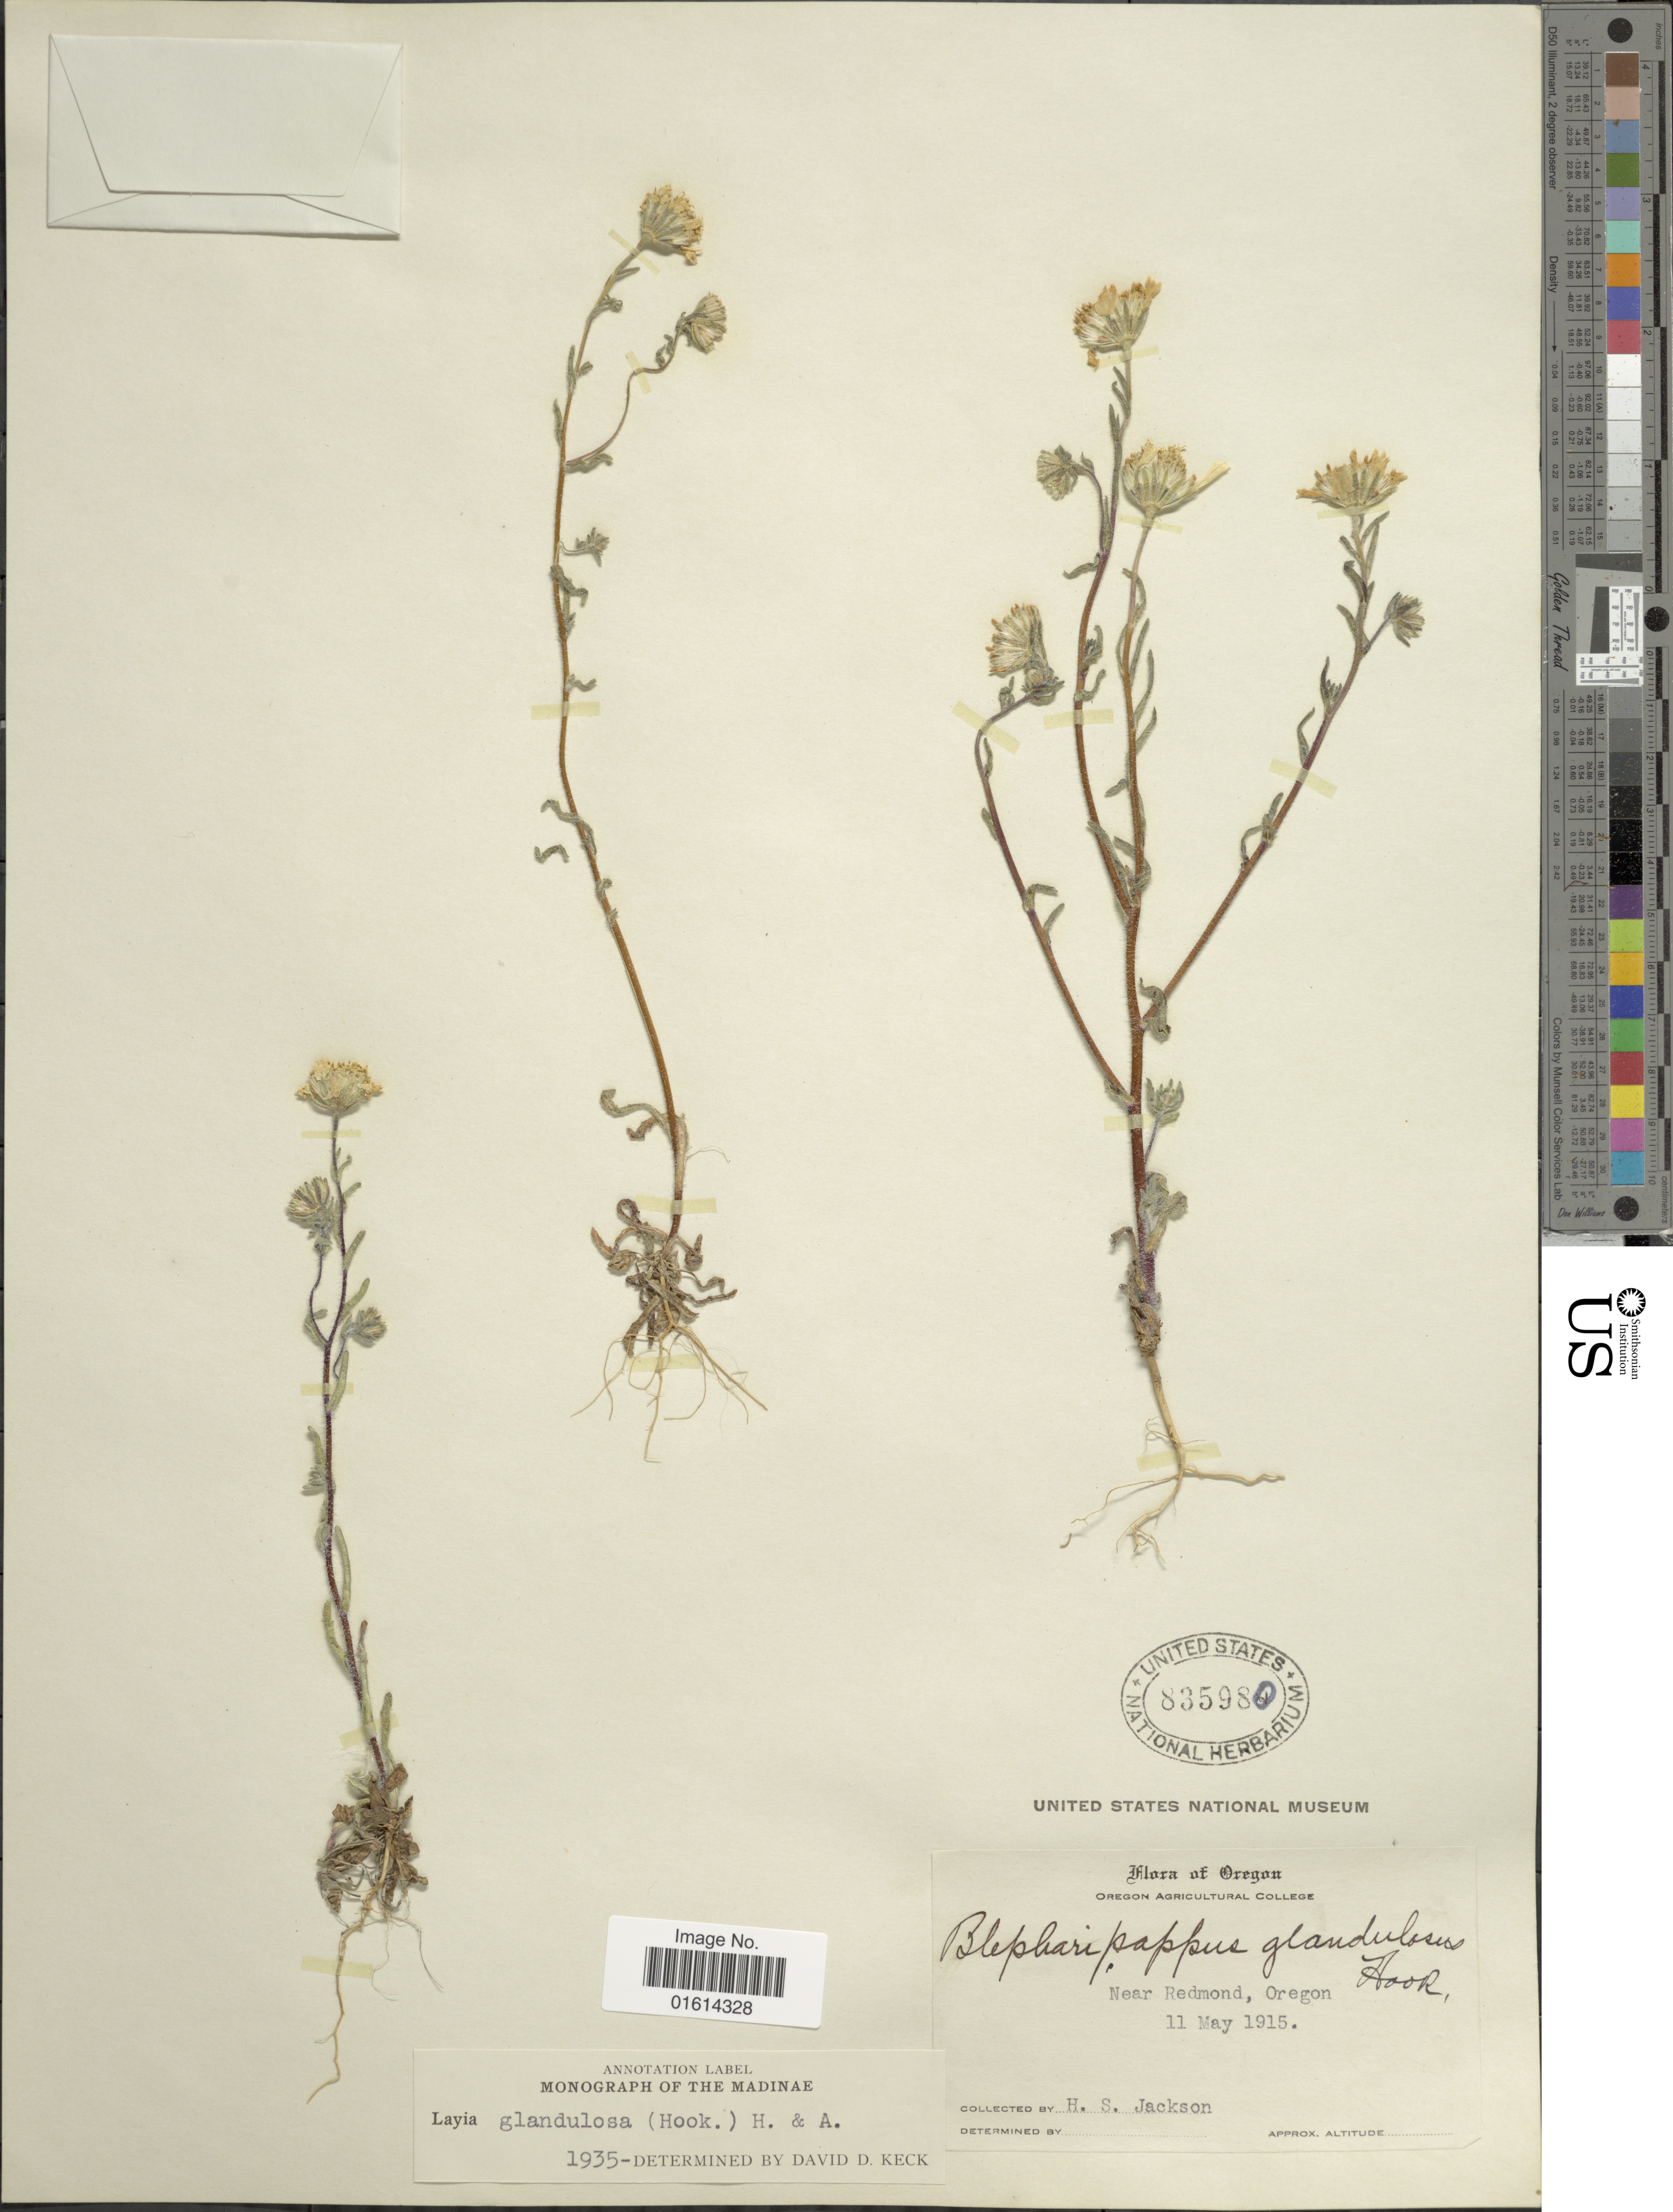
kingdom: Plantae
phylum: Tracheophyta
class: Magnoliopsida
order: Asterales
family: Asteraceae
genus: Layia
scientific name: Layia glandulosa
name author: Hook. & Arn.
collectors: H. Jackson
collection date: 1915-05-11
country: United States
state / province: Oregon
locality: Near Redmond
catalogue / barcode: US 835980